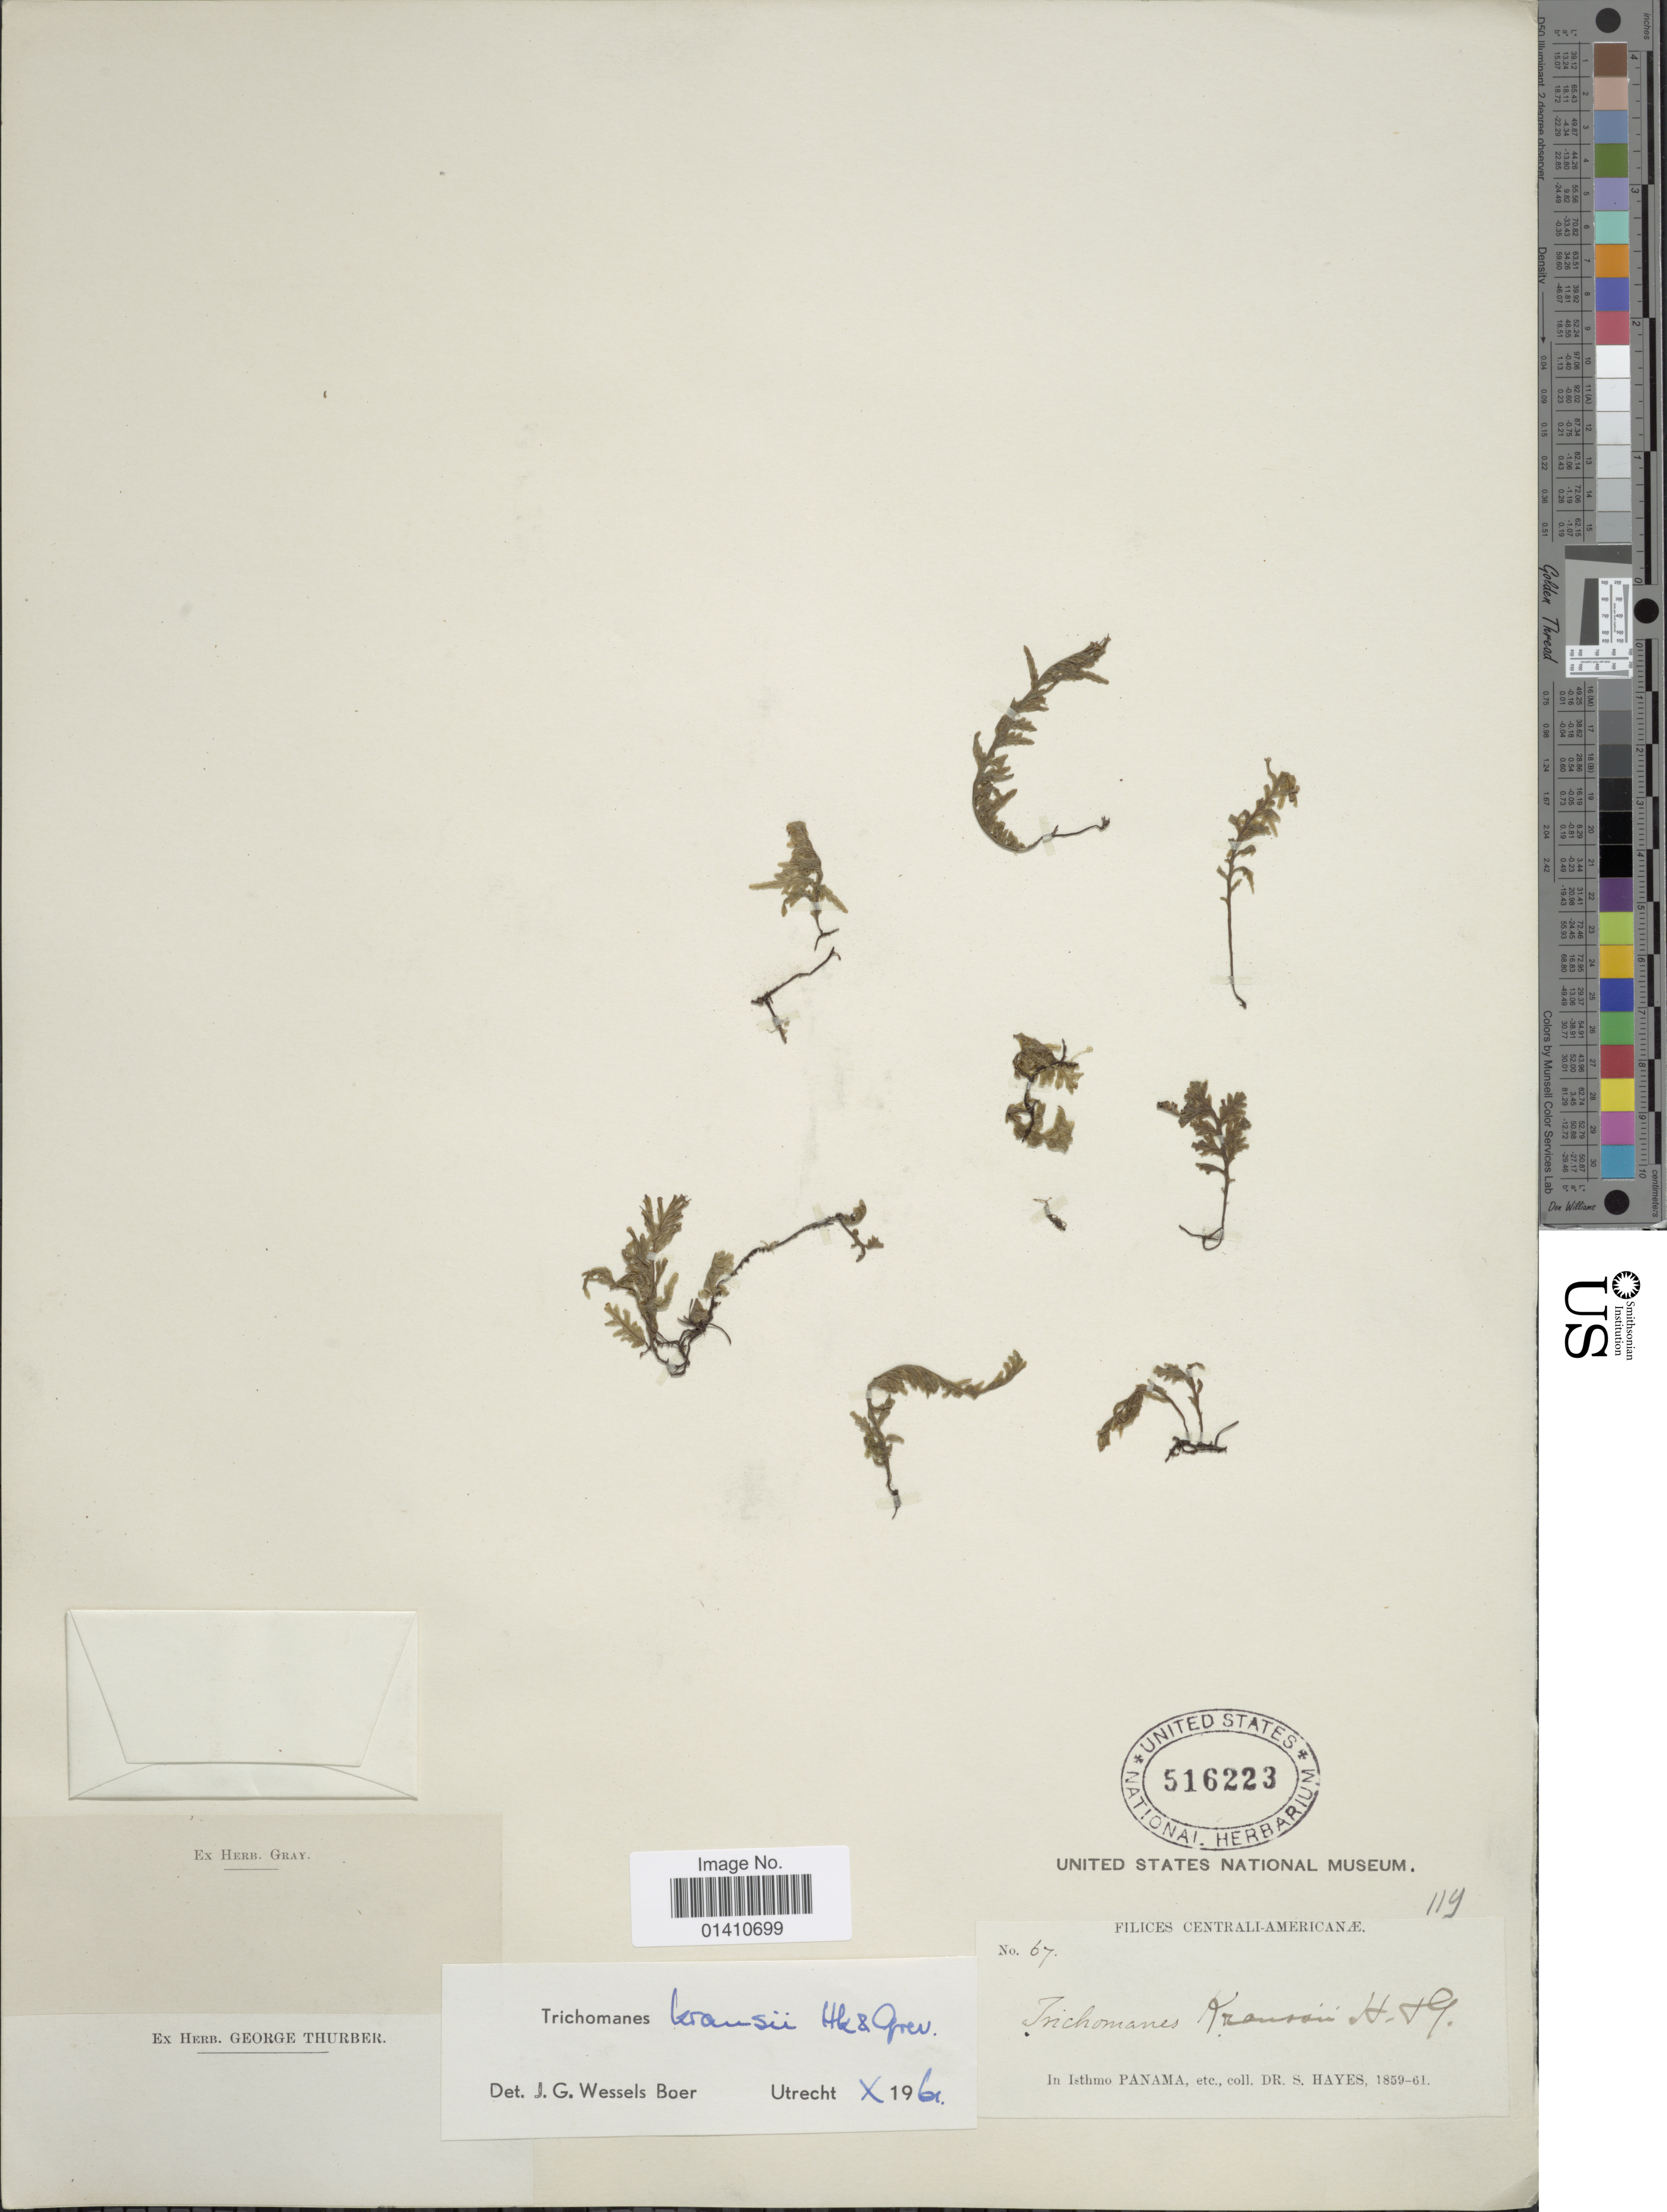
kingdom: Plantae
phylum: Tracheophyta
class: Polypodiopsida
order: Hymenophyllales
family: Hymenophyllaceae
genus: Didymoglossum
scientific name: Didymoglossum kraussii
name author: (Hook. & Grev.) C. Presl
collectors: S. Hayes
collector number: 67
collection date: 1859/1861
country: Panama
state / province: Panamá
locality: In Isthmus Panama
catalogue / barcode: US 516223